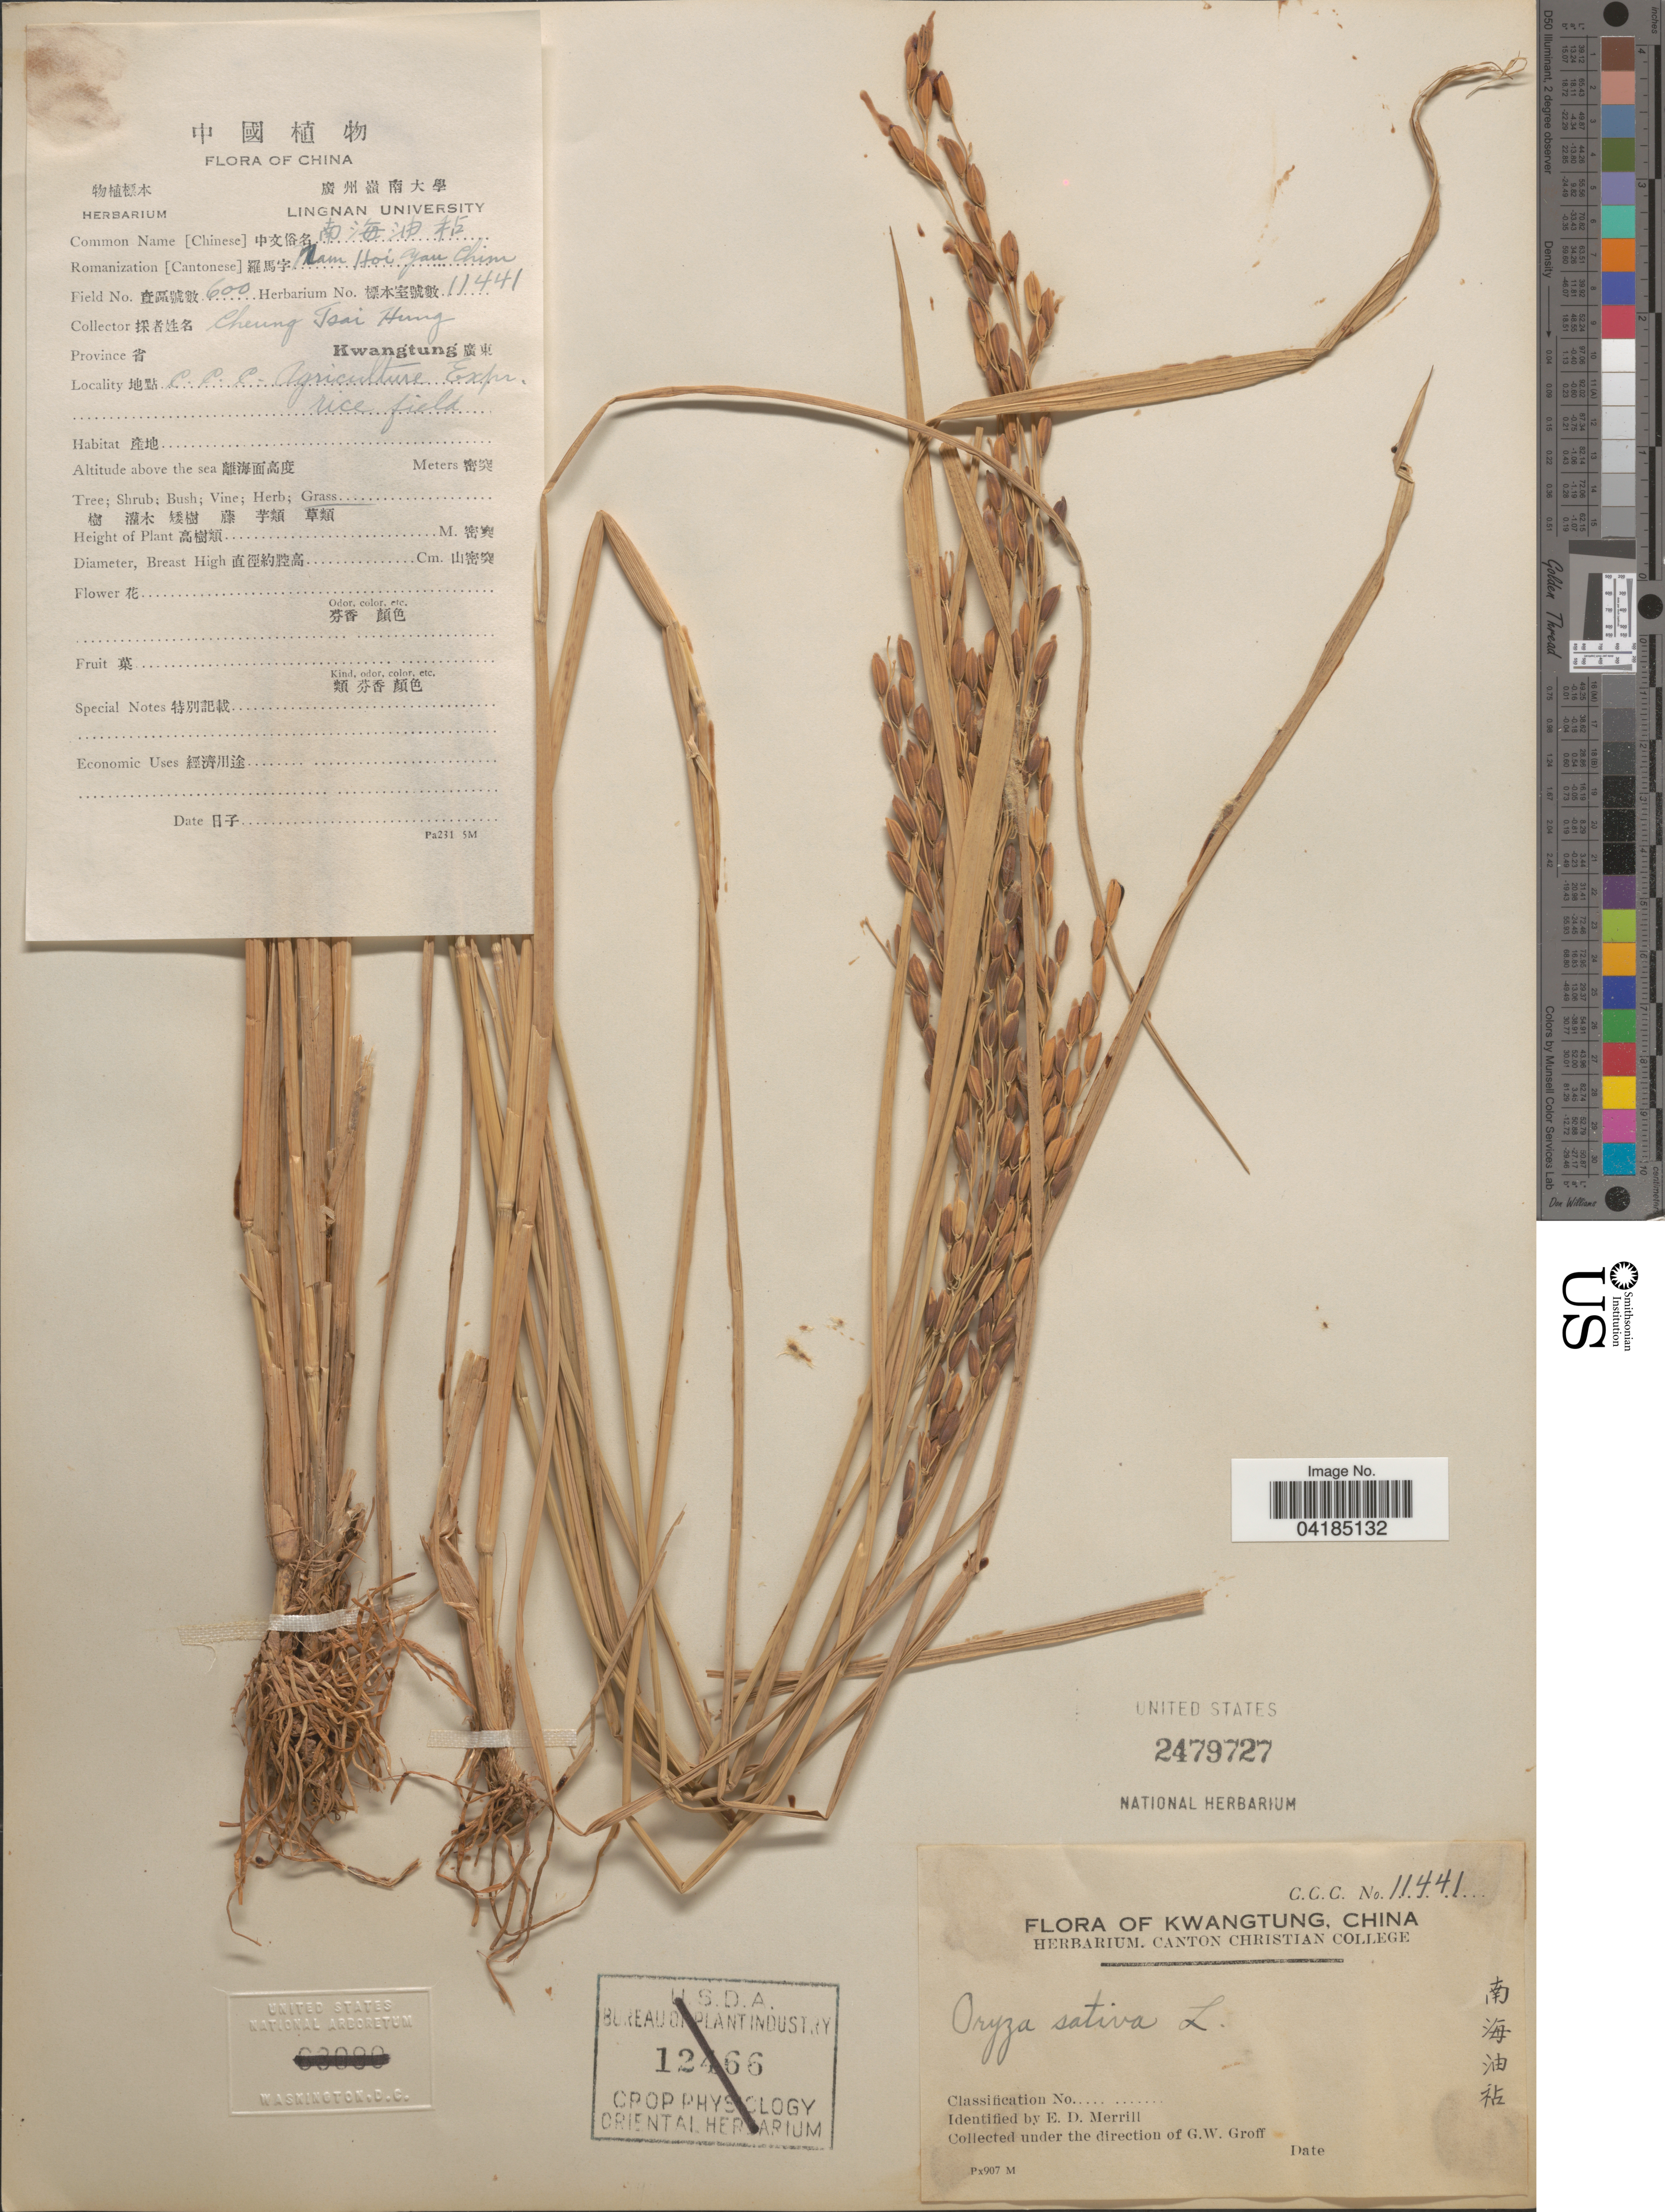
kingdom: Plantae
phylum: Tracheophyta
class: Liliopsida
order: Poales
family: Poaceae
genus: Oryza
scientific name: Oryza sativa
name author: L.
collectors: Cheung Tsai Hung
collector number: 600/11441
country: China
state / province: Guangdong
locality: Province Kwangtung. X. C.C.C. Agriculture Expr. rice field.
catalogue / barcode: US 2479727